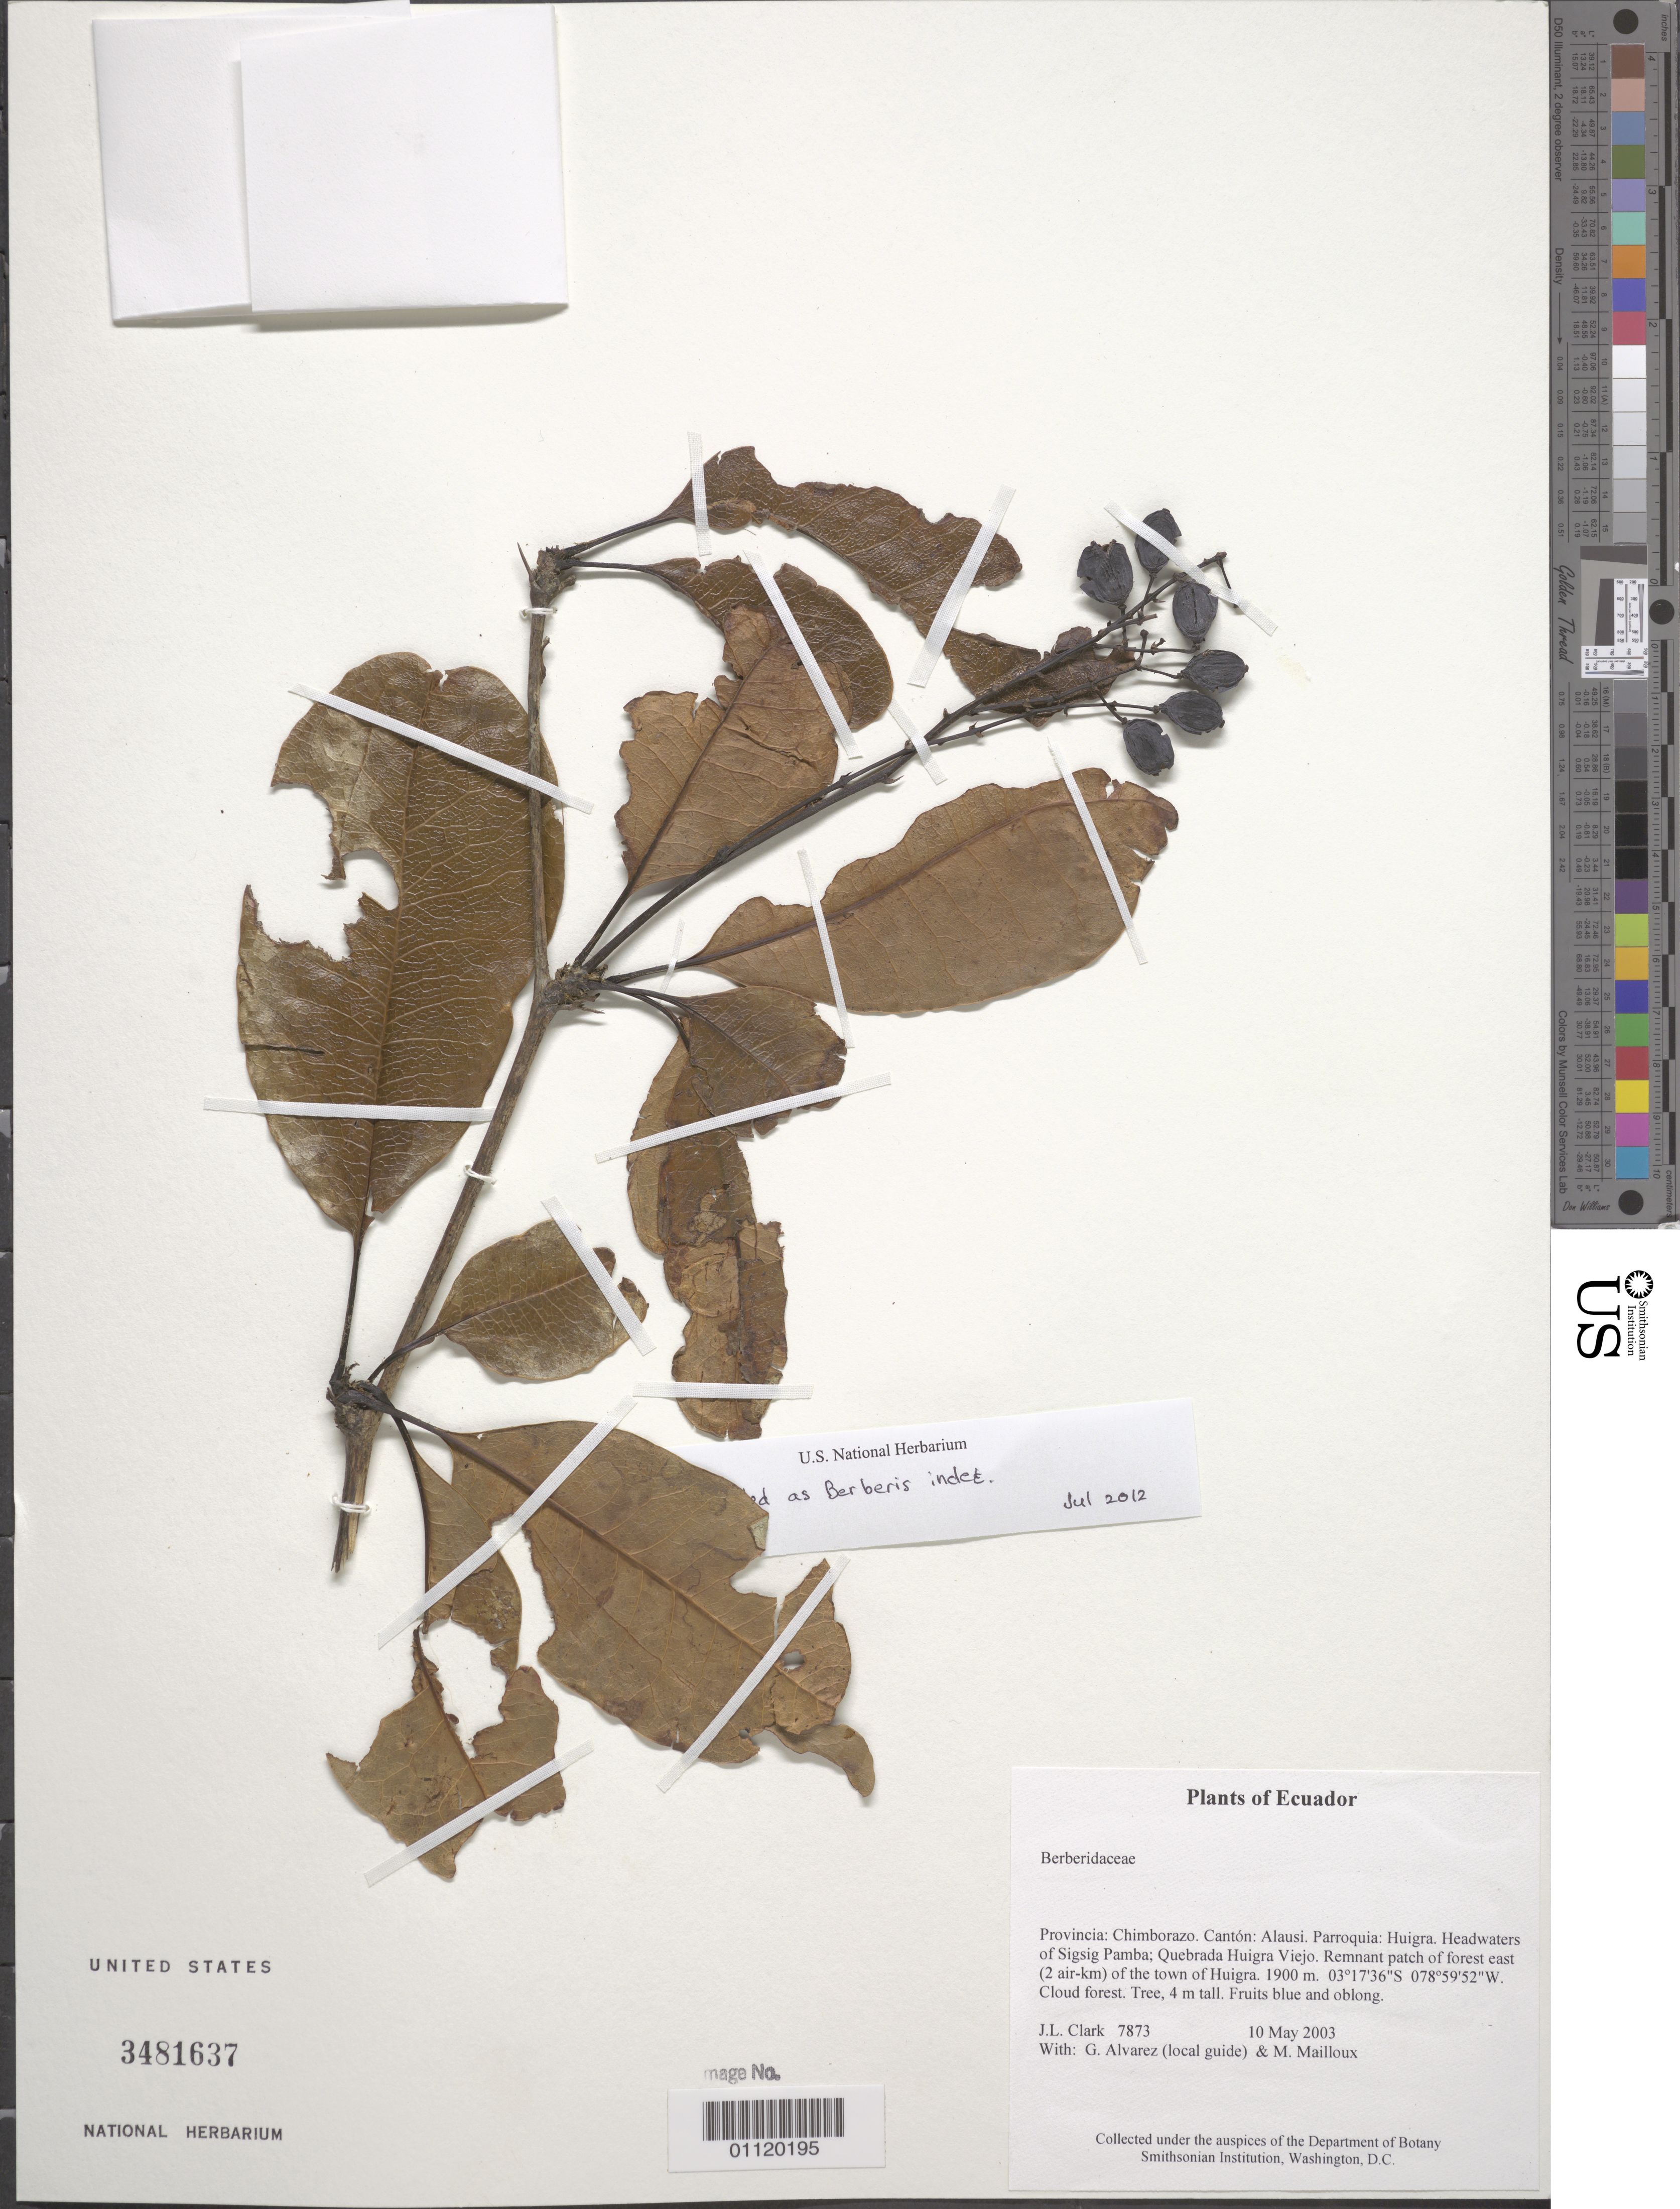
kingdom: Plantae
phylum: Tracheophyta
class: Magnoliopsida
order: Ranunculales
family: Berberidaceae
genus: Berberis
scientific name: Berberis sp.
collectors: J. L. Clark, G. Alvarez (local guide) & M. Mailloux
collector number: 7873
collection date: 2003-05-10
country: Ecuador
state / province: Chimborazo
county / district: Alausi Cantón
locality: Parroquia: Huigra. Headwaters of Sigsig Pamba; Quebrada Huigra Viejo. Remnant patch of forest east (2 air-km) of the town of Huigra. Cloud forest.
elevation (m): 1900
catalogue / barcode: US 3481637